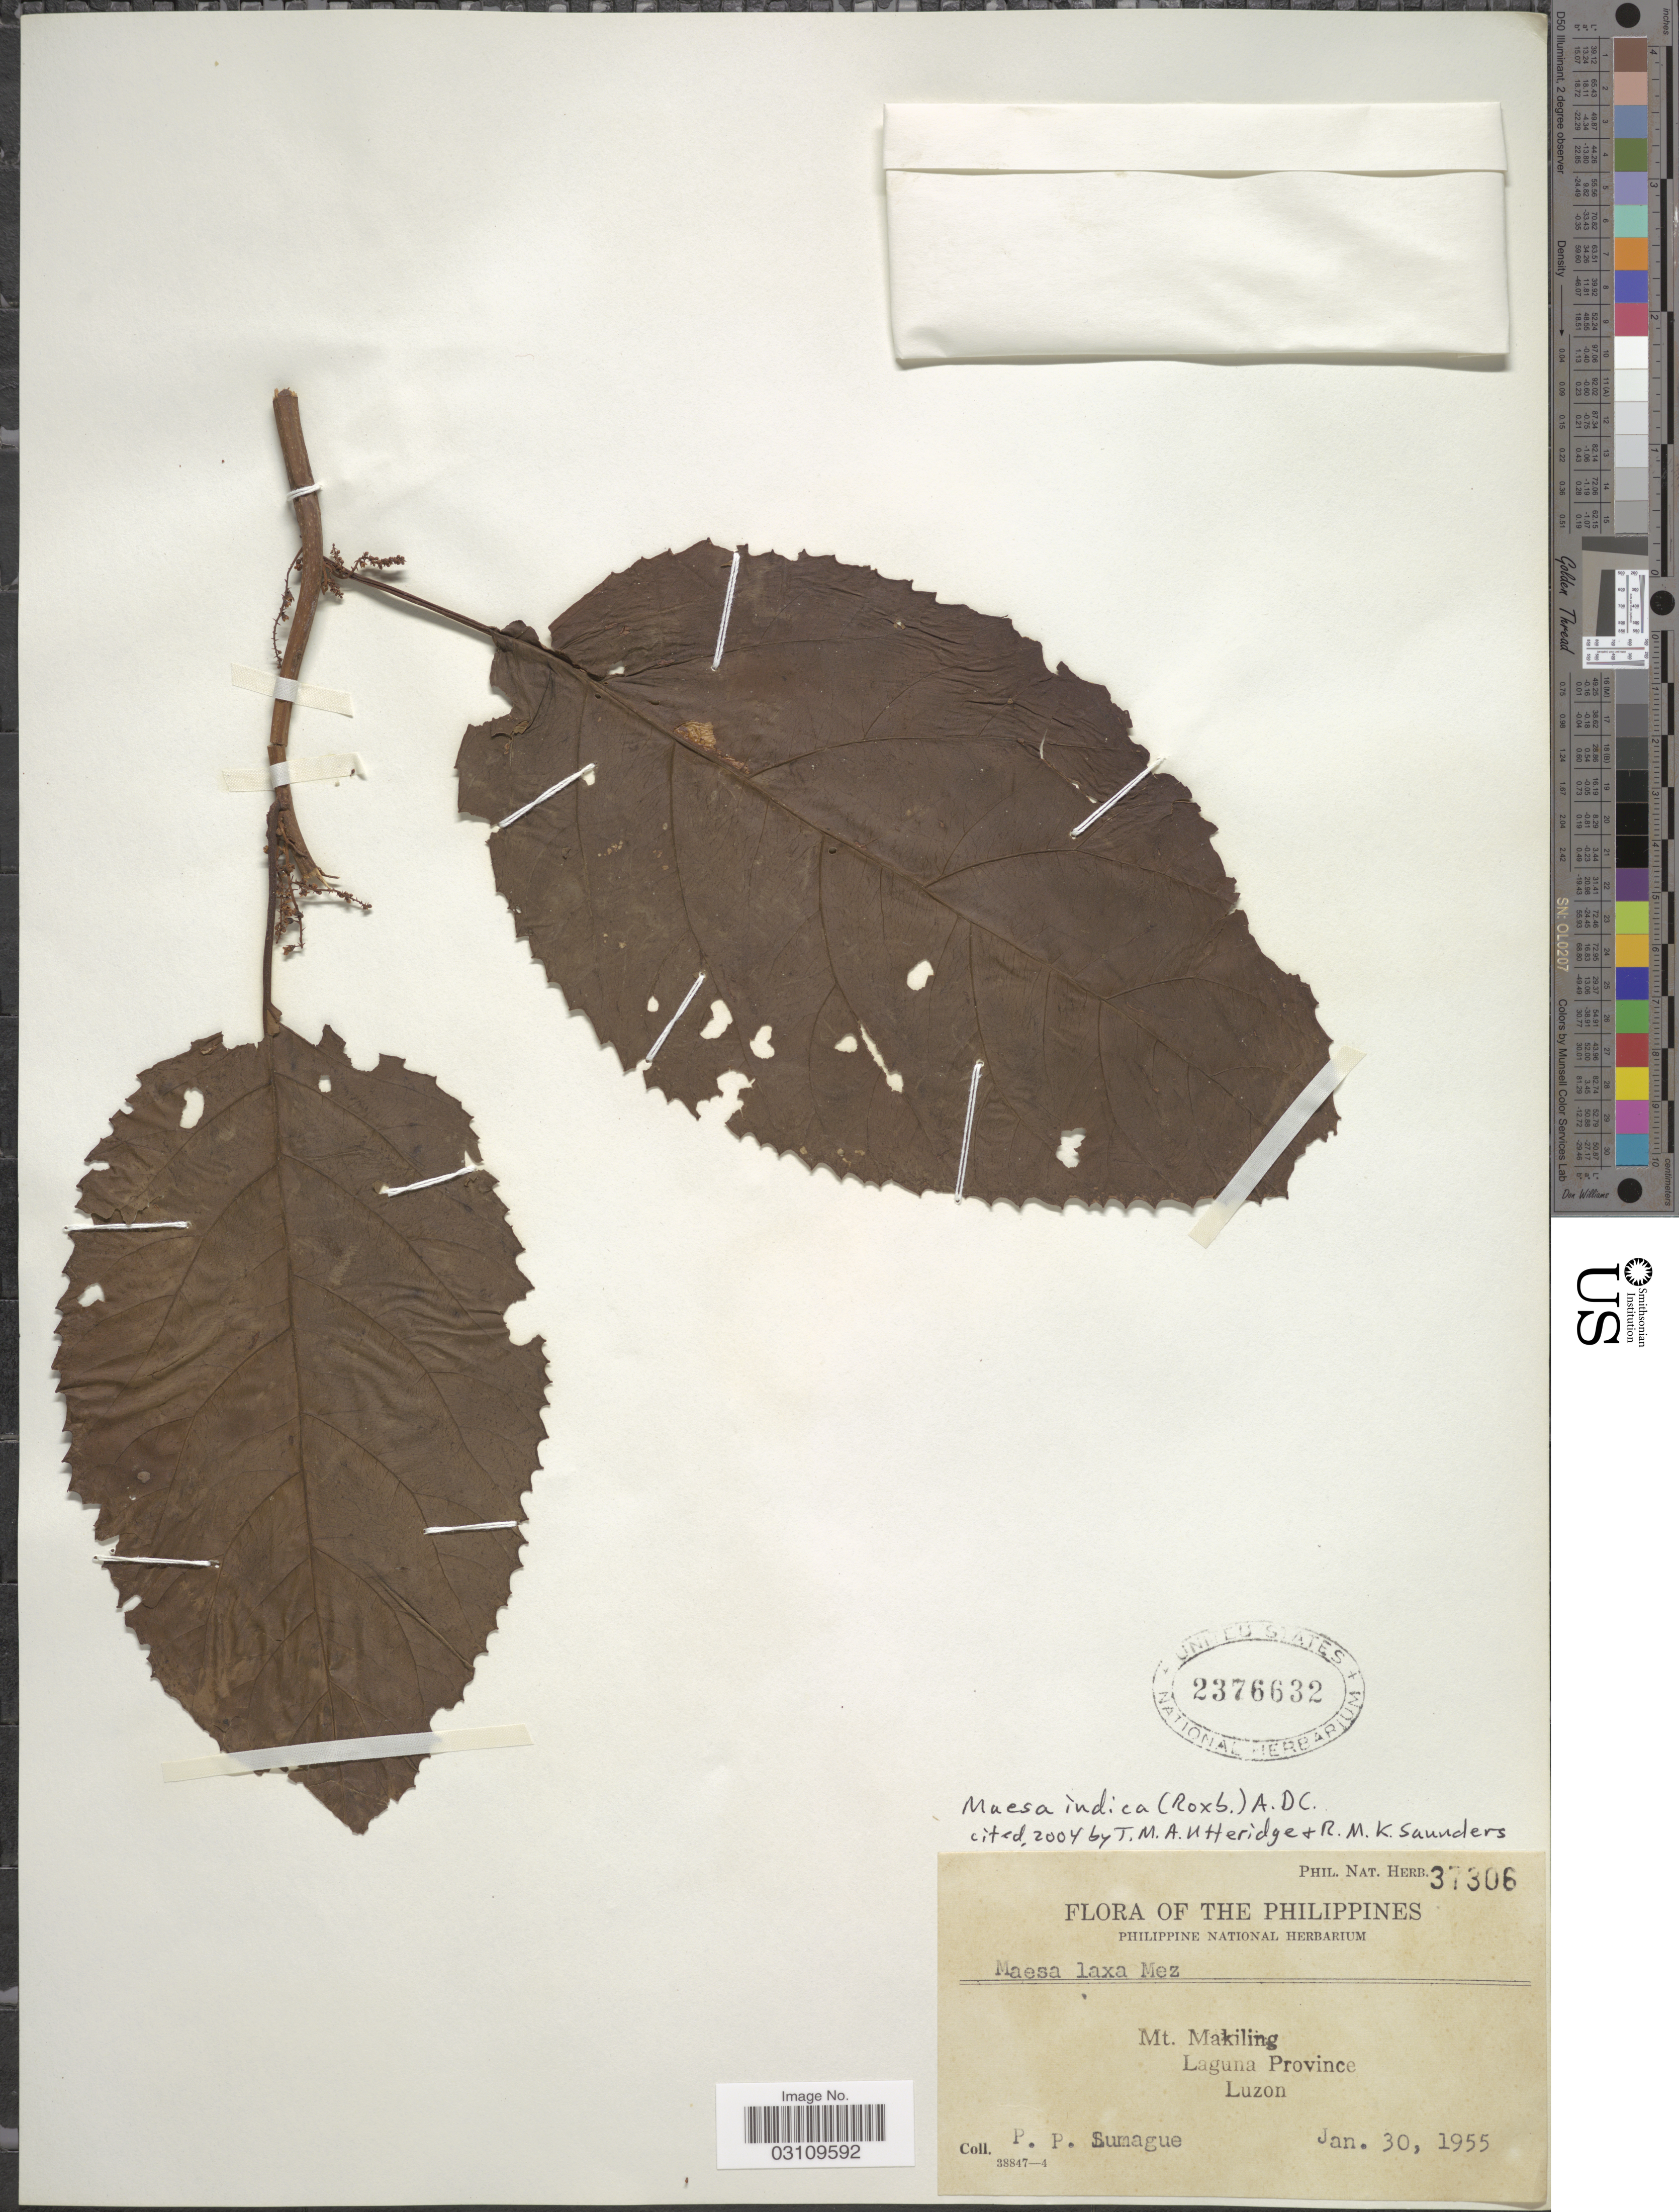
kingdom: Plantae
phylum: Tracheophyta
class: Magnoliopsida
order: Ericales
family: Primulaceae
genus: Maesa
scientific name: Maesa indica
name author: (Roxb.) A. DC.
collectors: P. Sumague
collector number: Phil. Nat. Herb. 37306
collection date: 1955-01-30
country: Philippines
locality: Mt. Makiling, Laguna Province, Luzon.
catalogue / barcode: US 2376632